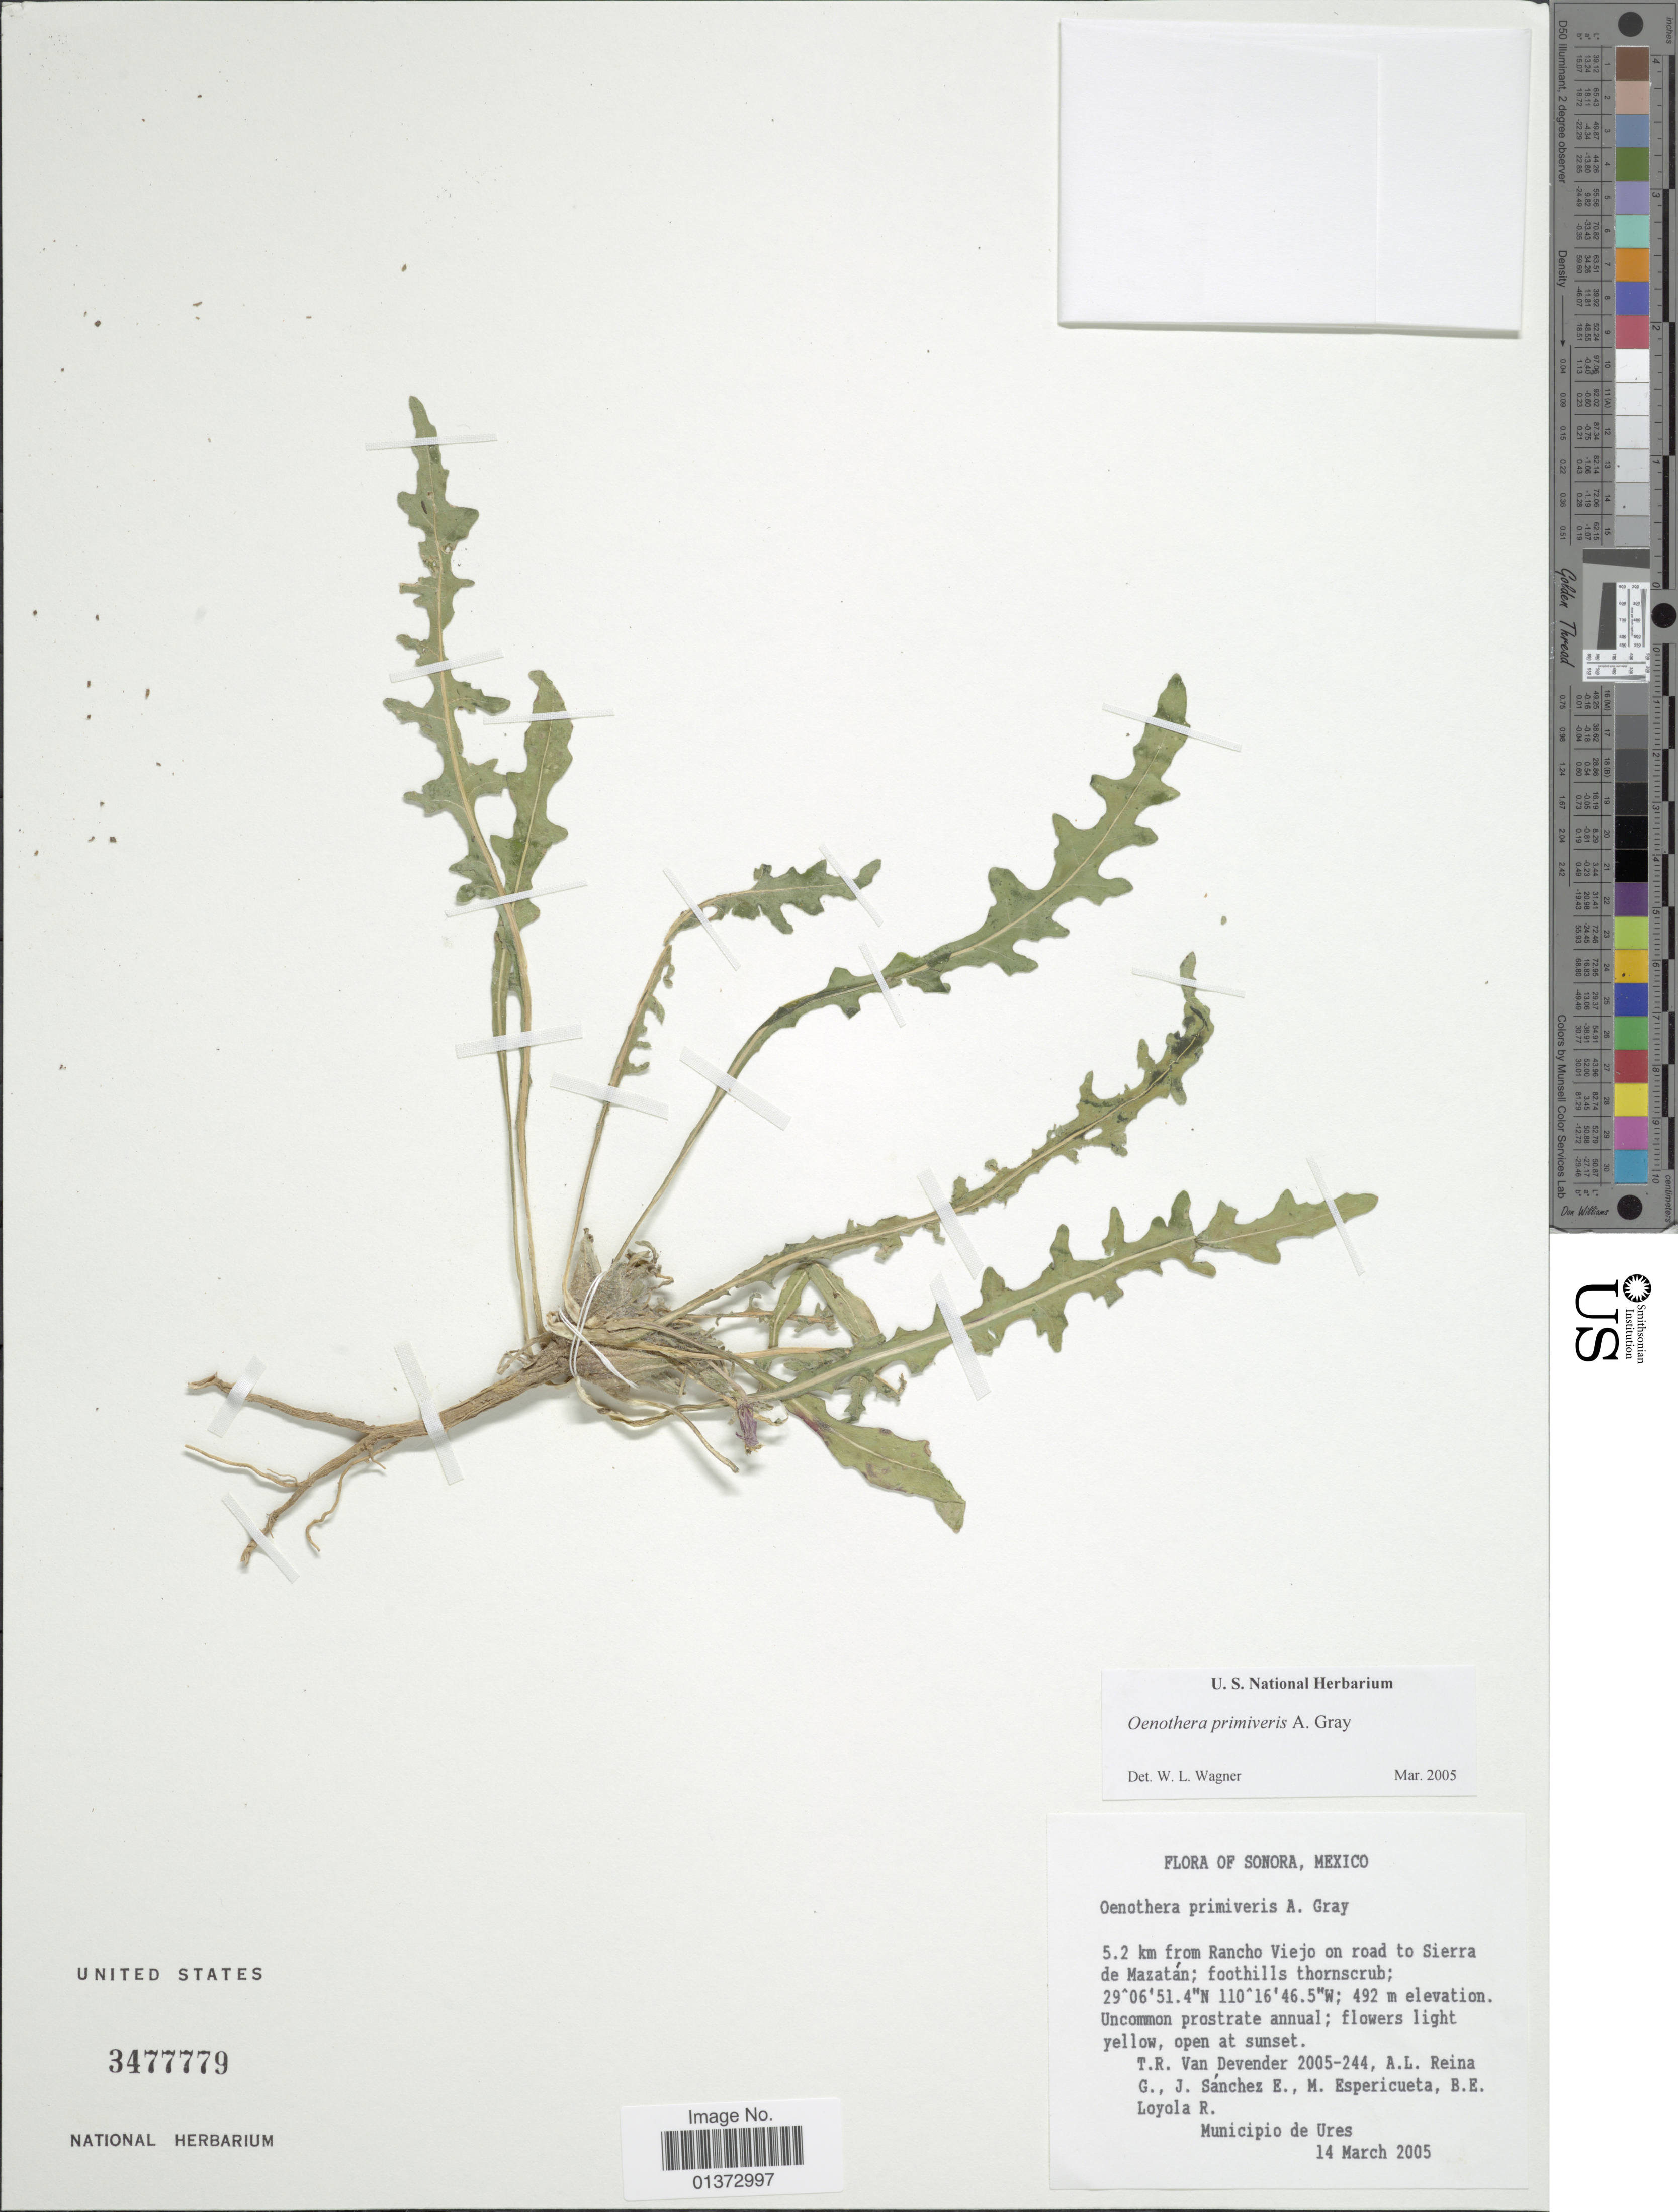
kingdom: Plantae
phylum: Tracheophyta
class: Magnoliopsida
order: Myrtales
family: Onagraceae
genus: Oenothera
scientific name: Oenothera primiveris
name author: A. Gray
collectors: T. R. Van Devender, A. L. Reina G., J. Sánchez Escalante, M. Espericueta & B. Loyola R.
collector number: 2005-244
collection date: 2005-03-14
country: Mexico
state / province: Sonora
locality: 5.2 km from Rancho Viejo on road to Sierra de Mazatán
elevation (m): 492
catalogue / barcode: US 3477779